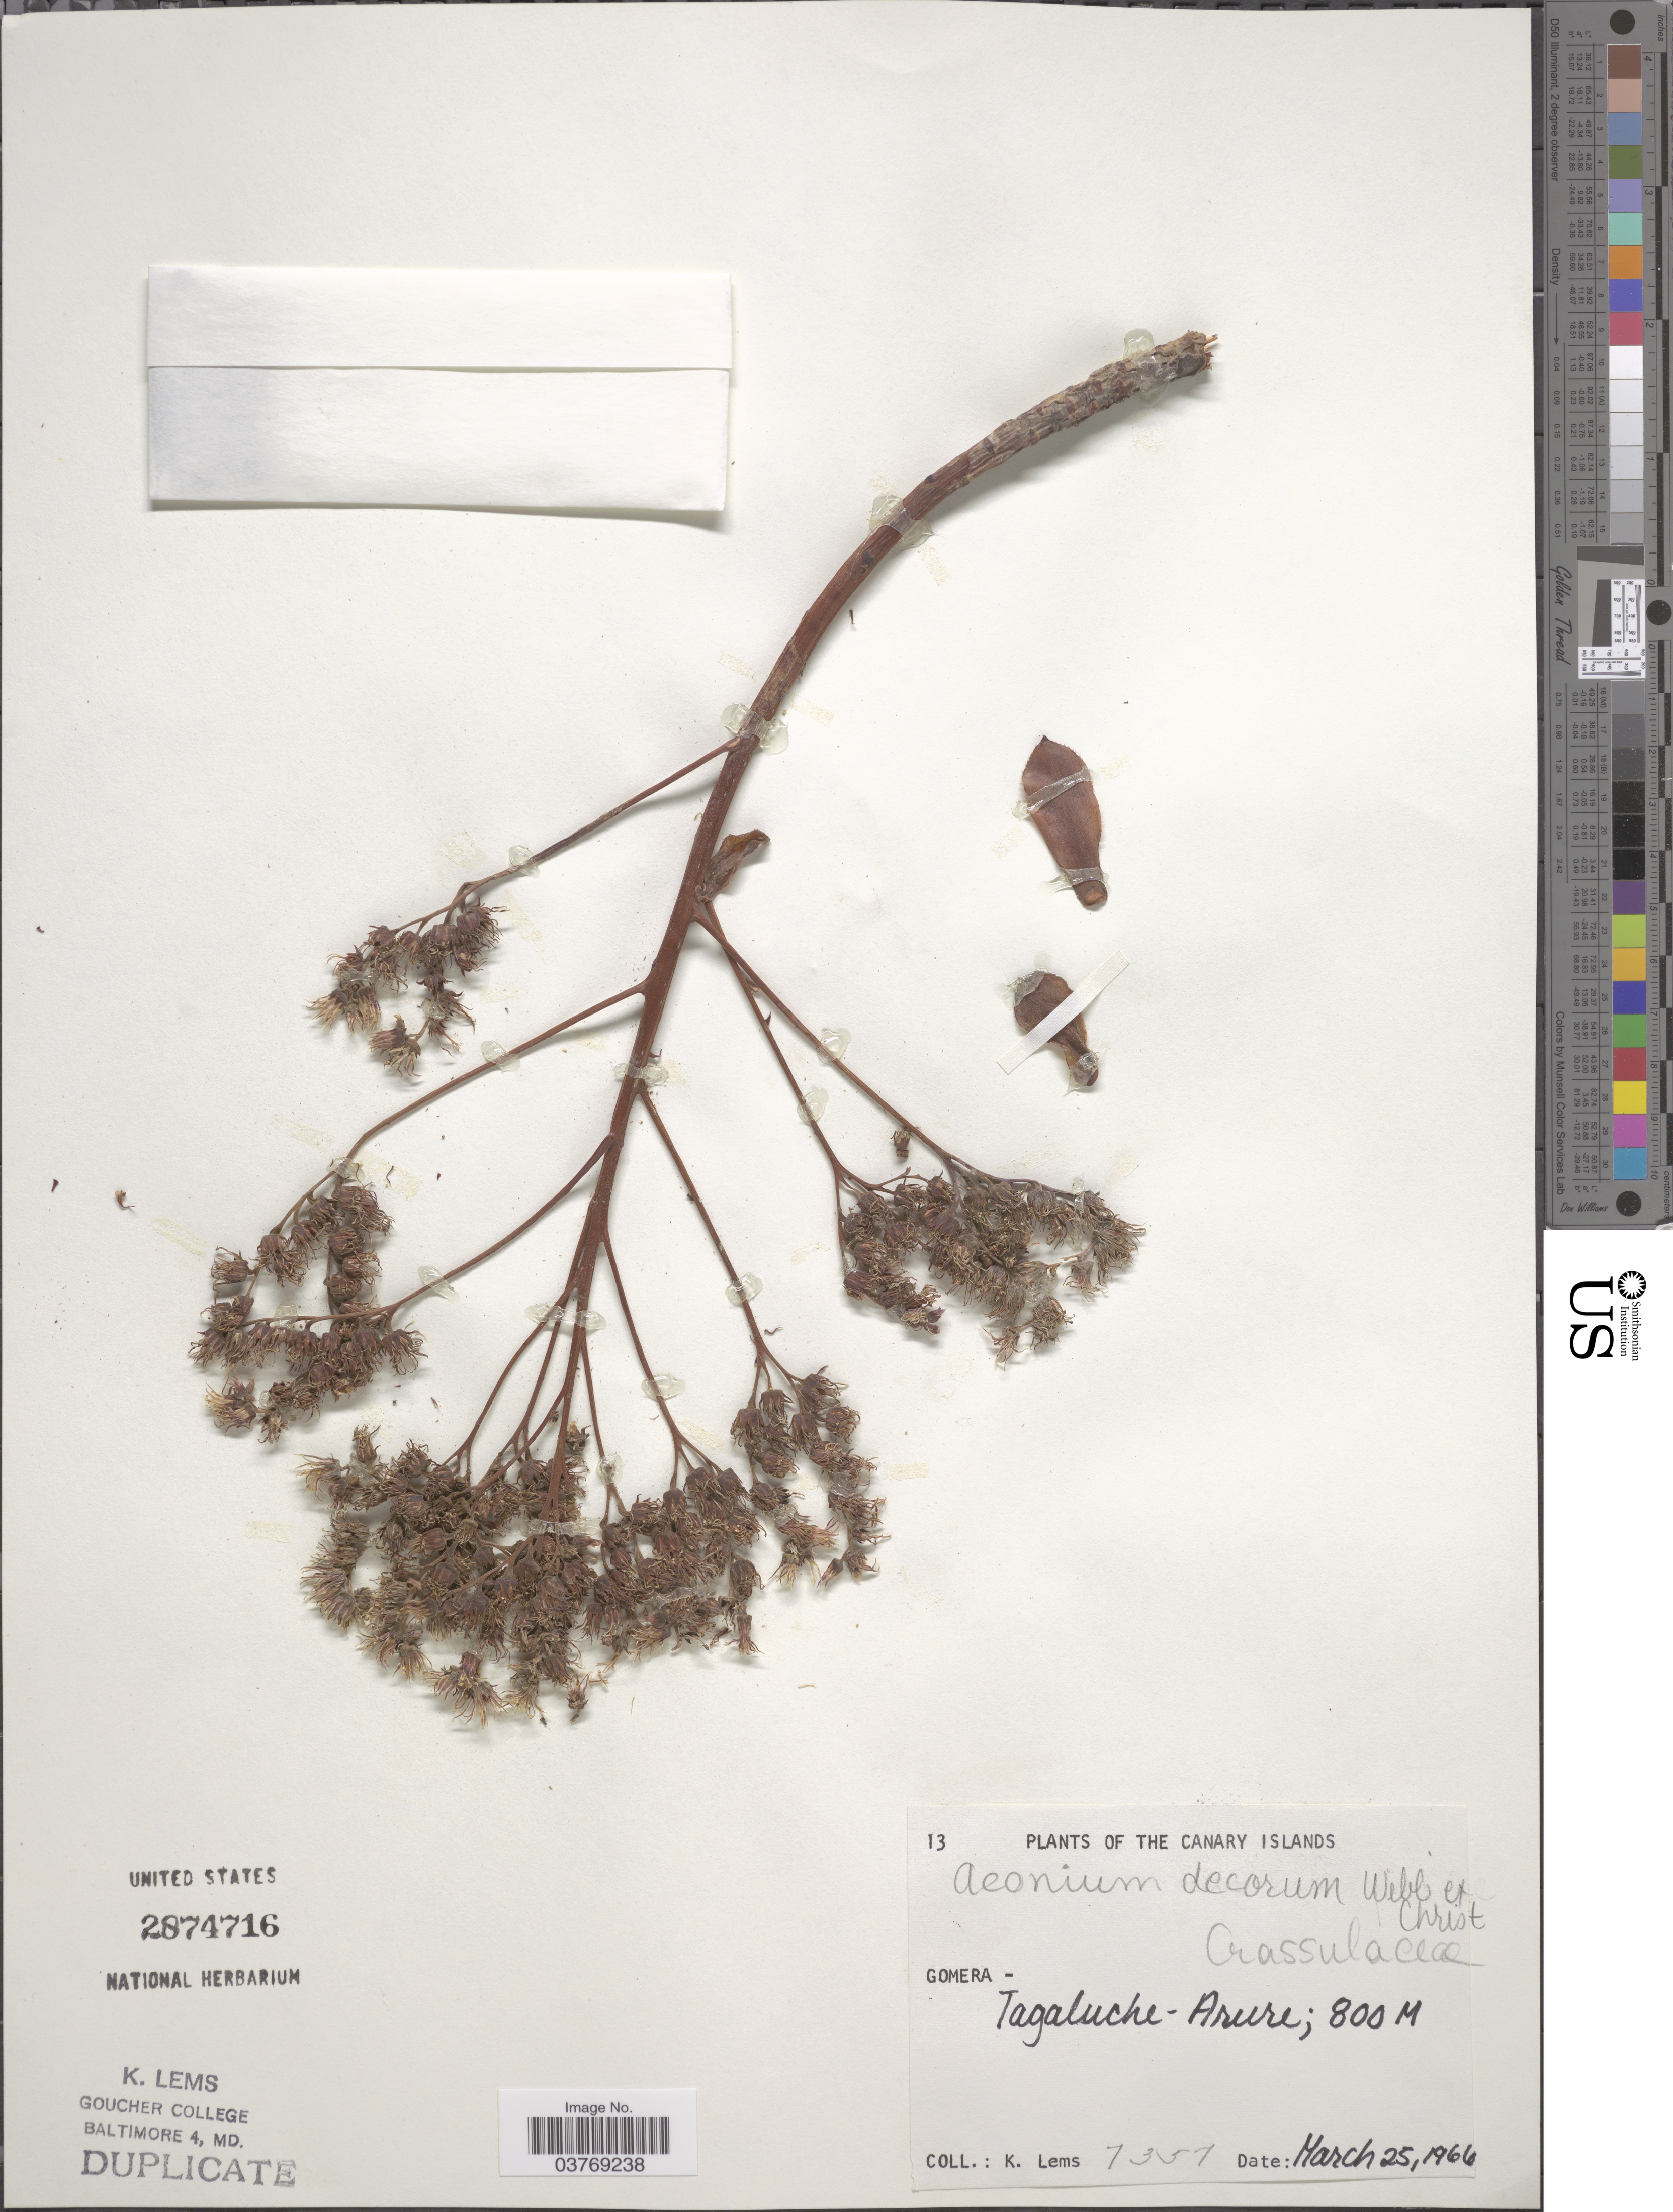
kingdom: Plantae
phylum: Tracheophyta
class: Magnoliopsida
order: Saxifragales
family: Crassulaceae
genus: Aeonium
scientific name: Aeonium decorum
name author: Webb ex Bolle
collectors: K. Lems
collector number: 7357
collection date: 1966-03-25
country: Spain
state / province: Canarias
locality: The Canary Islands. Gomera - Tagaluche - Arure.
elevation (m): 800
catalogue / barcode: US 2874716